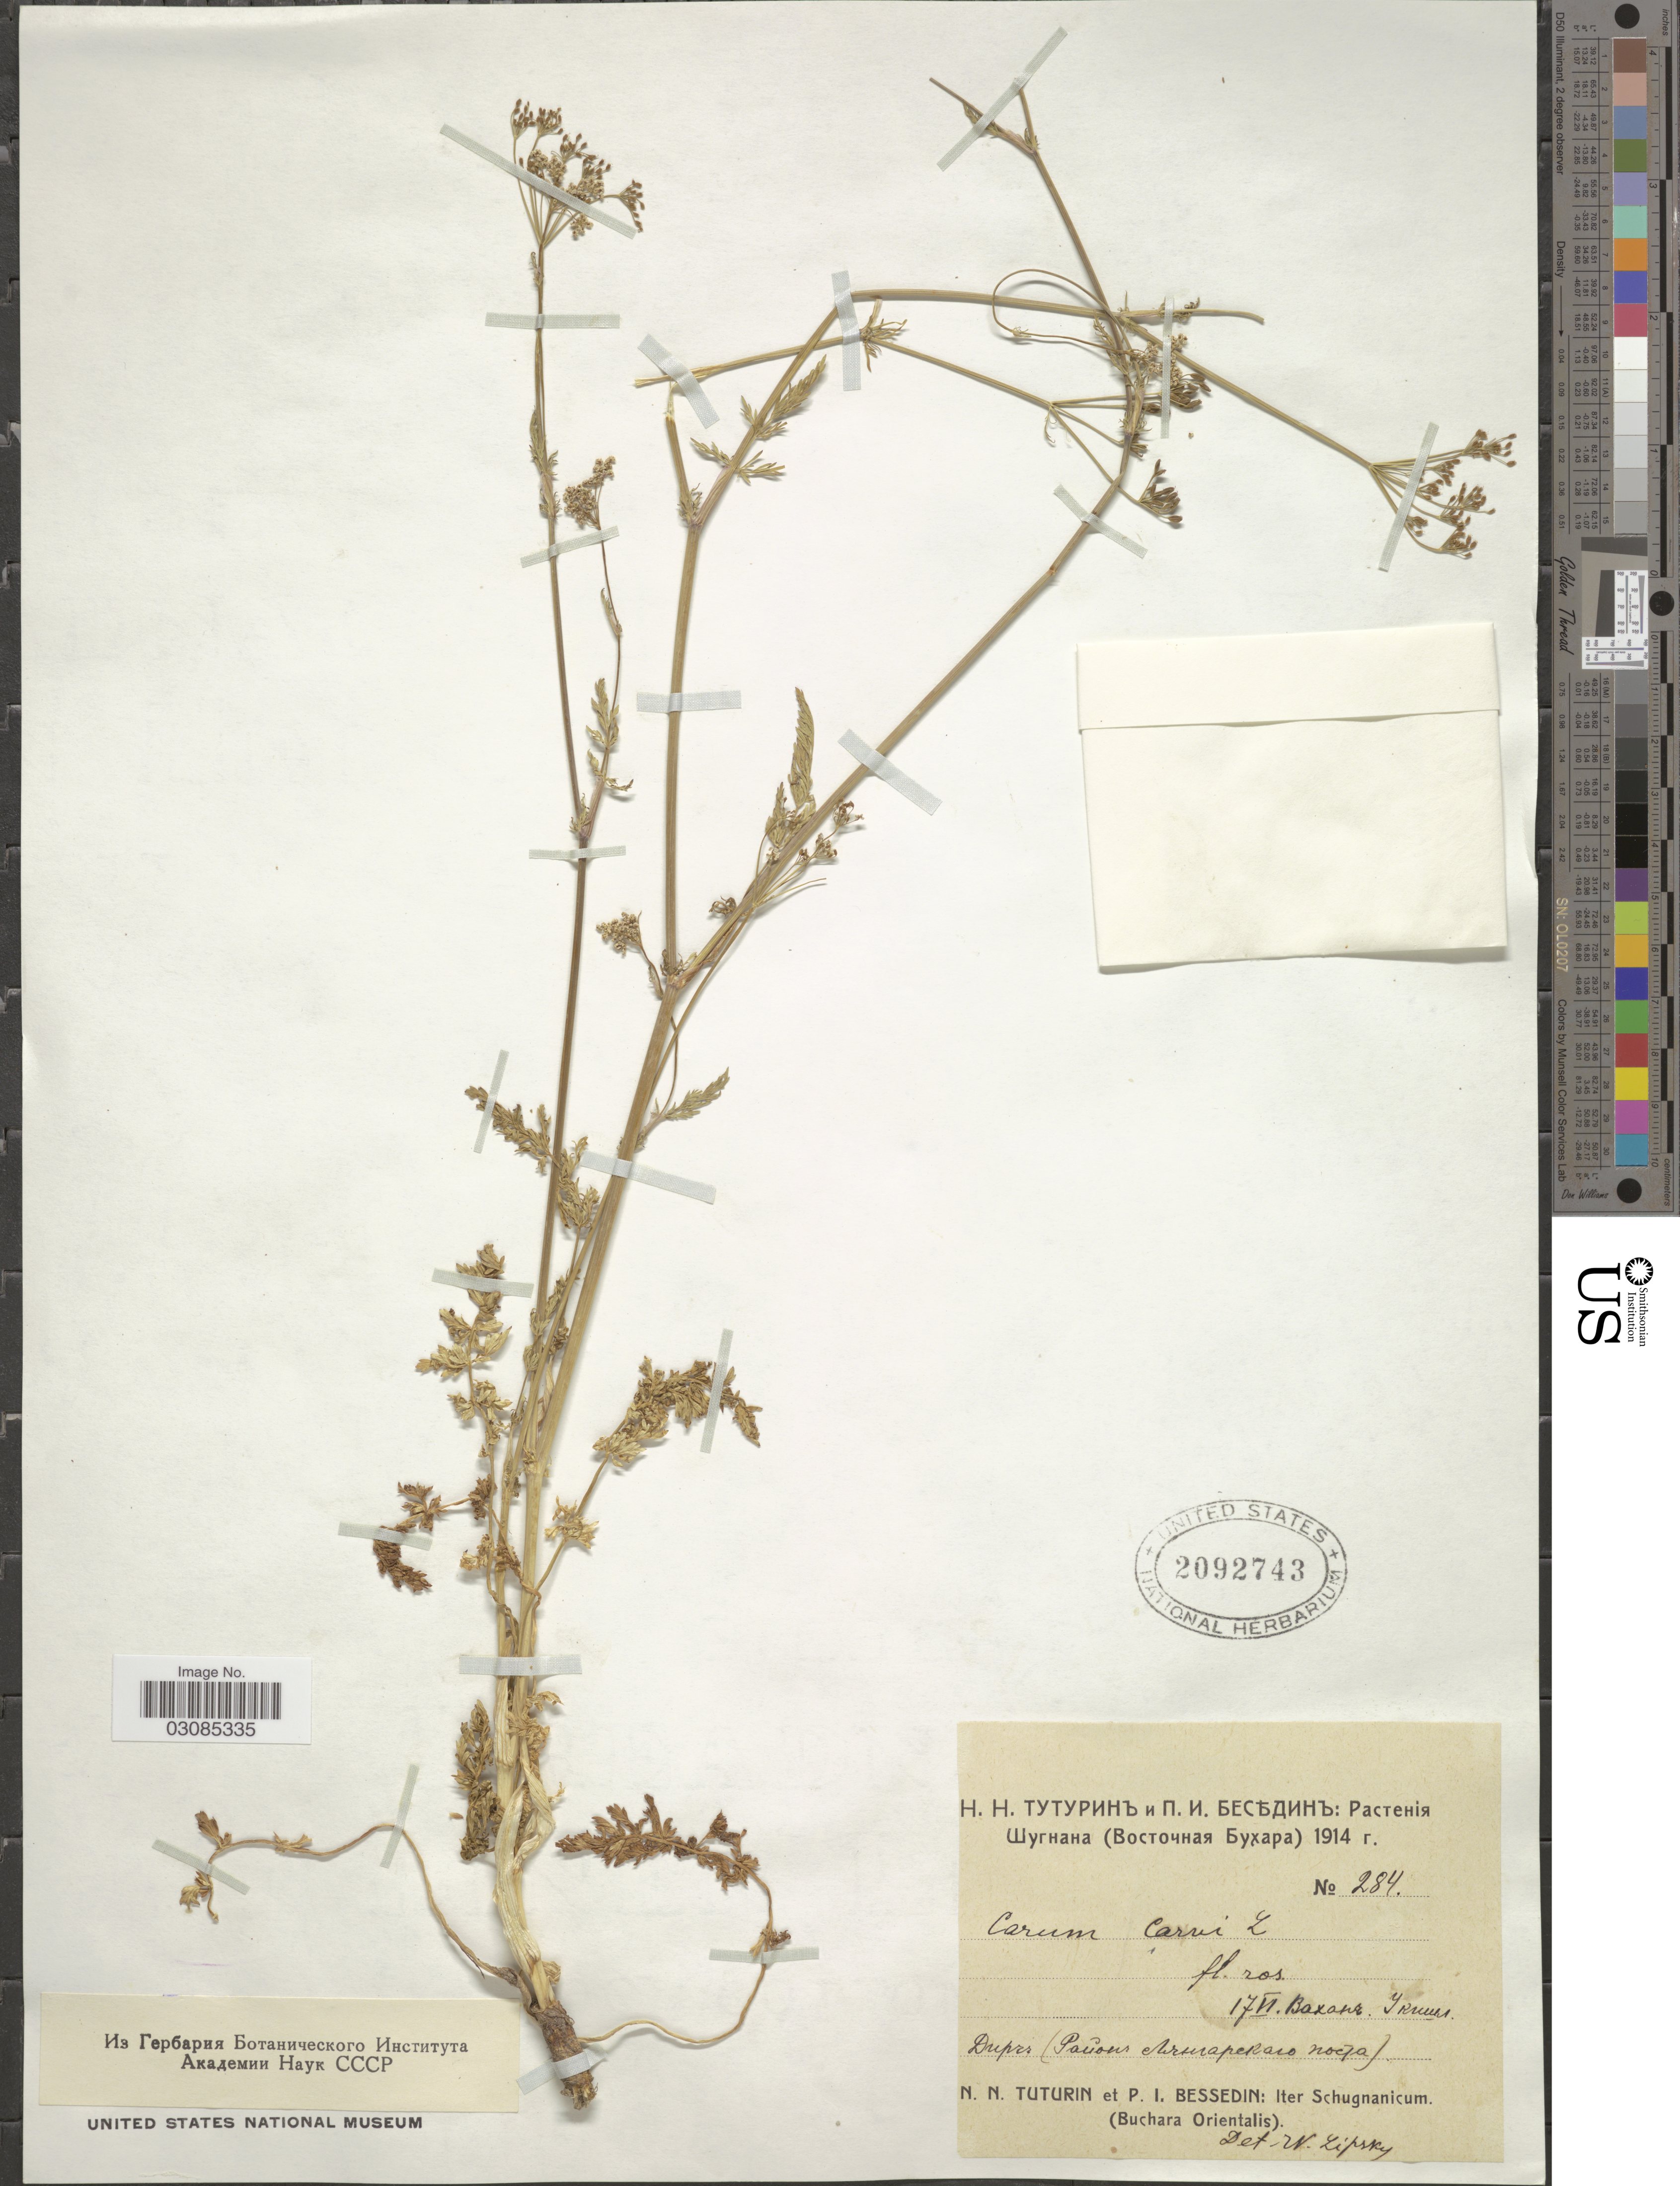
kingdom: Plantae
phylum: Tracheophyta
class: Magnoliopsida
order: Apiales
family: Apiaceae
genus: Carum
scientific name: Carum carvi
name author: L.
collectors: N. Tuturin & P. Bessedin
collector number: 284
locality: X. Iter Schugnanicum. (Buchara Orientalis).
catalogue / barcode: US 2092743